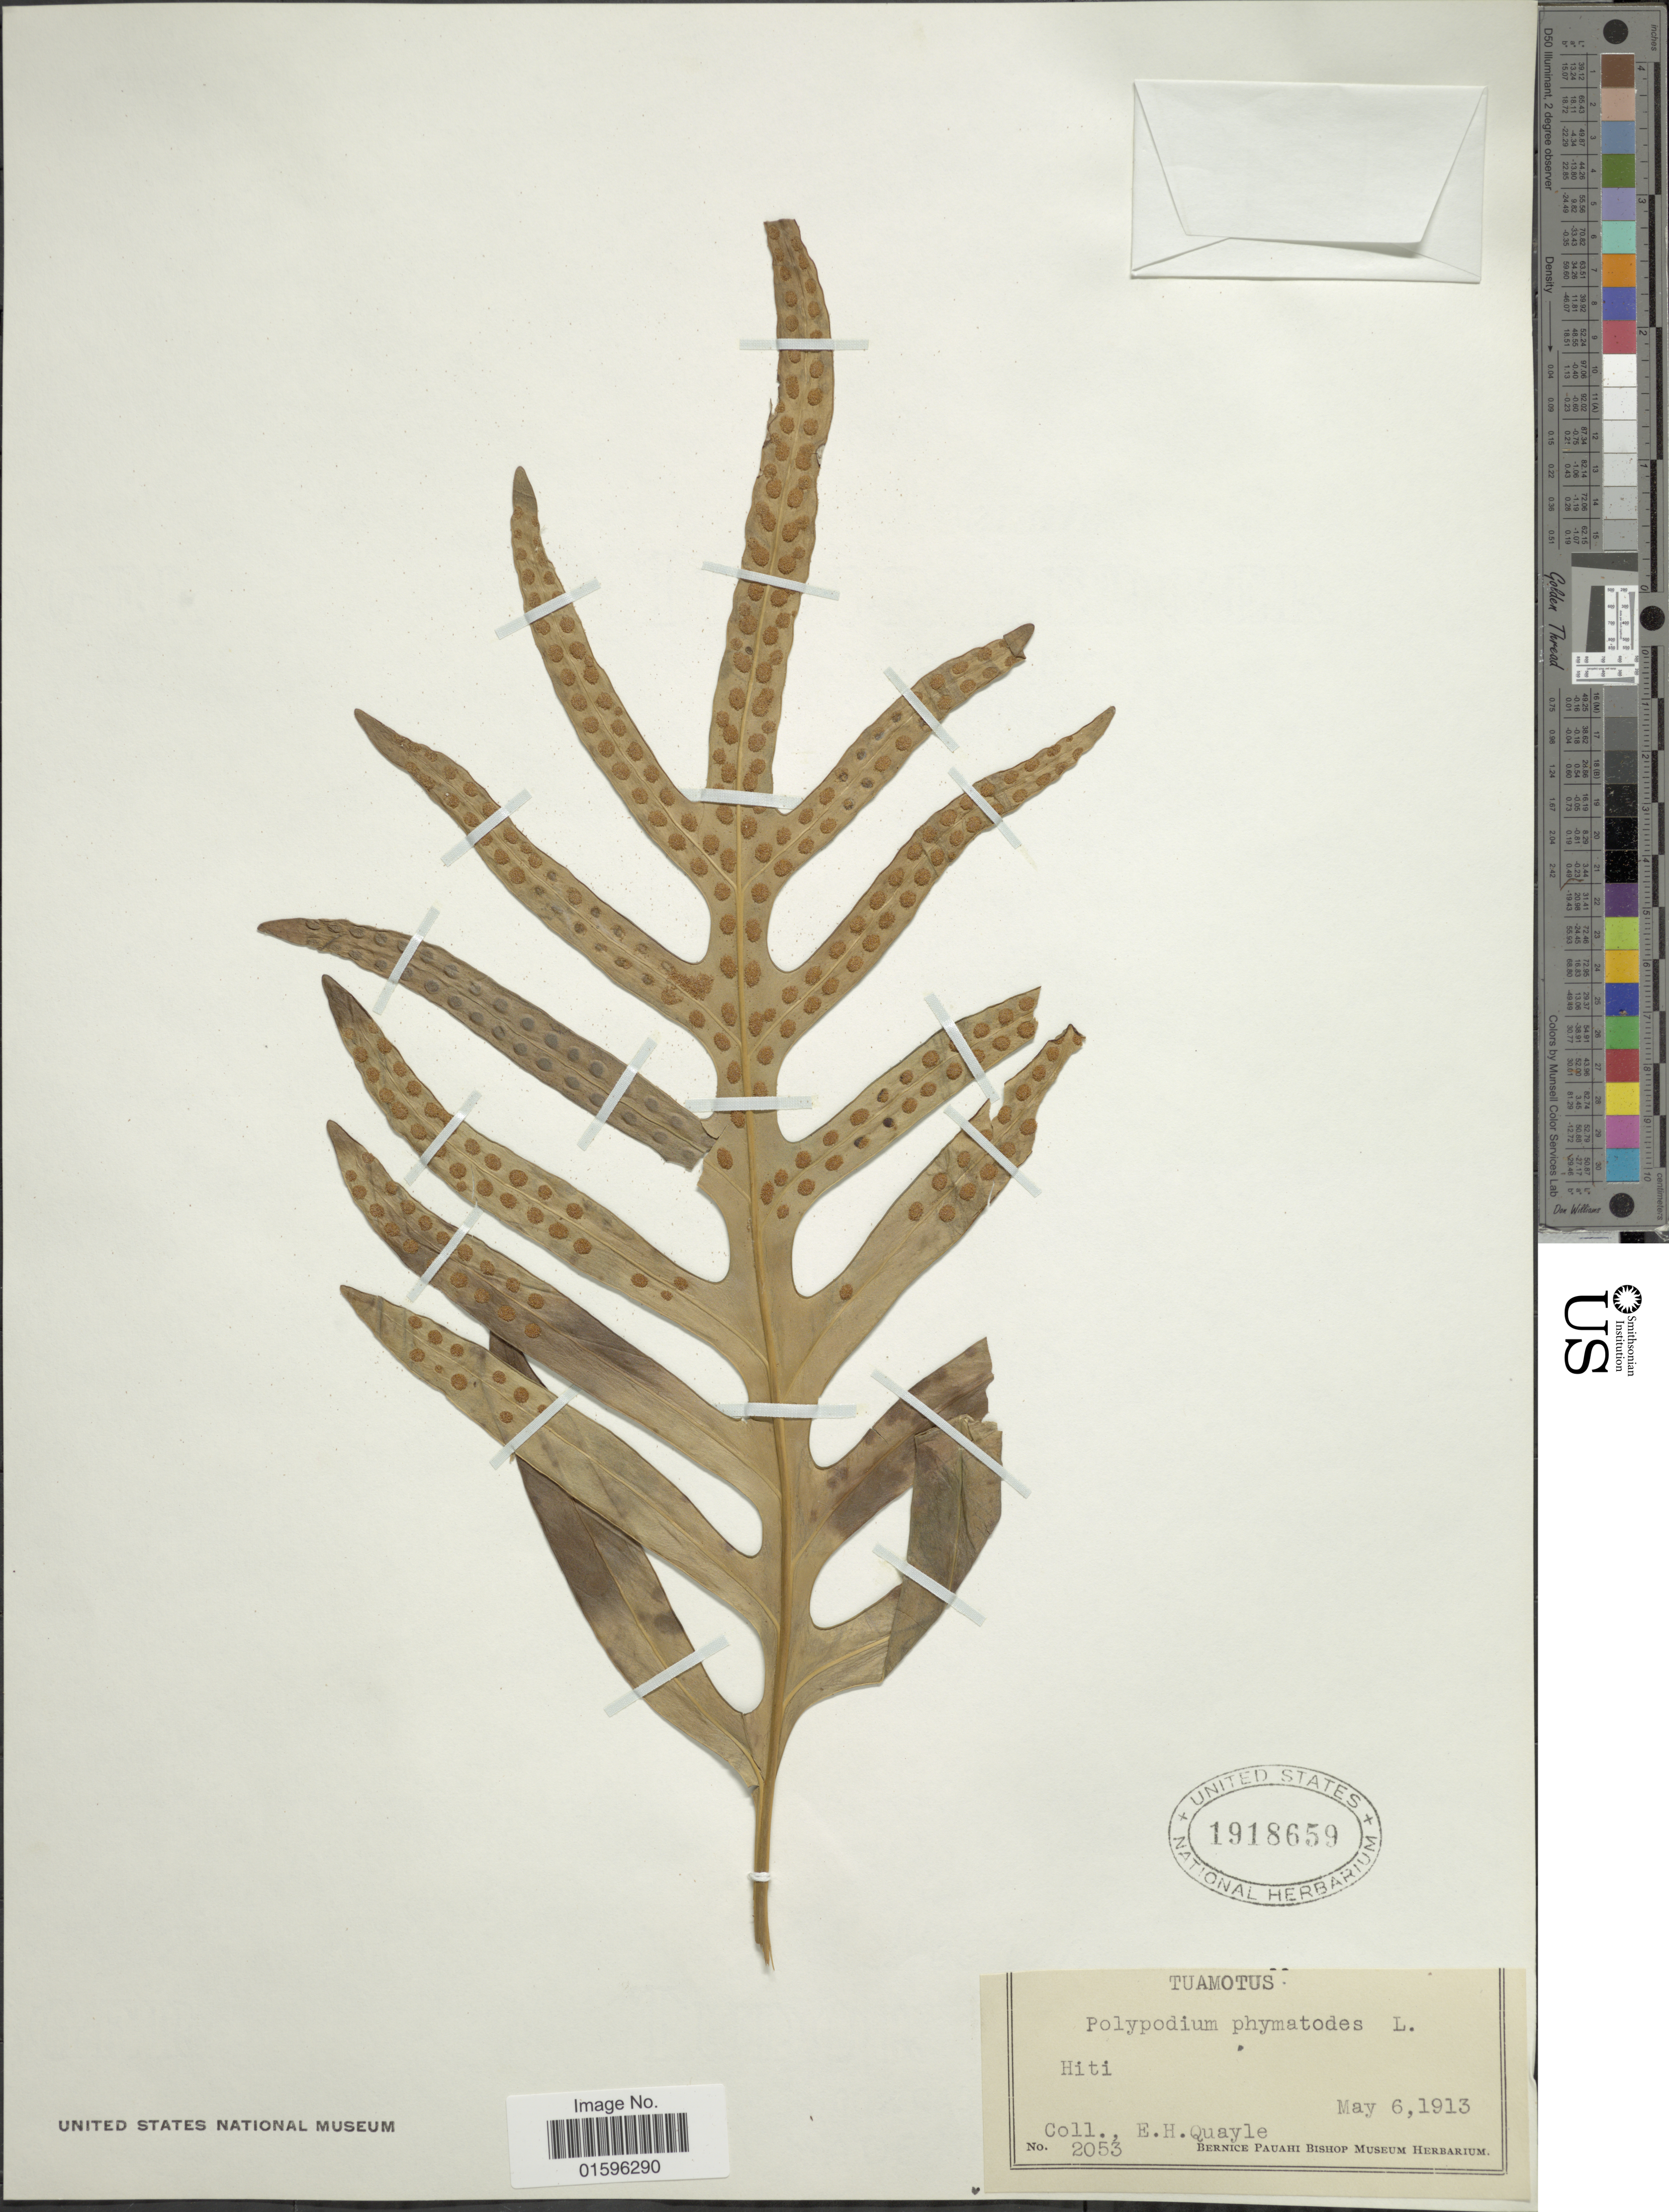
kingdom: Plantae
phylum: Tracheophyta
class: Polypodiopsida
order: Polypodiales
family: Polypodiaceae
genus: Polypodium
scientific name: Polypodium scolopendria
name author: Burm. f.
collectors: E. Quayle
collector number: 2053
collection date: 1913-05-06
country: French Polynesia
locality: Tuamotus, Hiti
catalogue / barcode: US 1918659